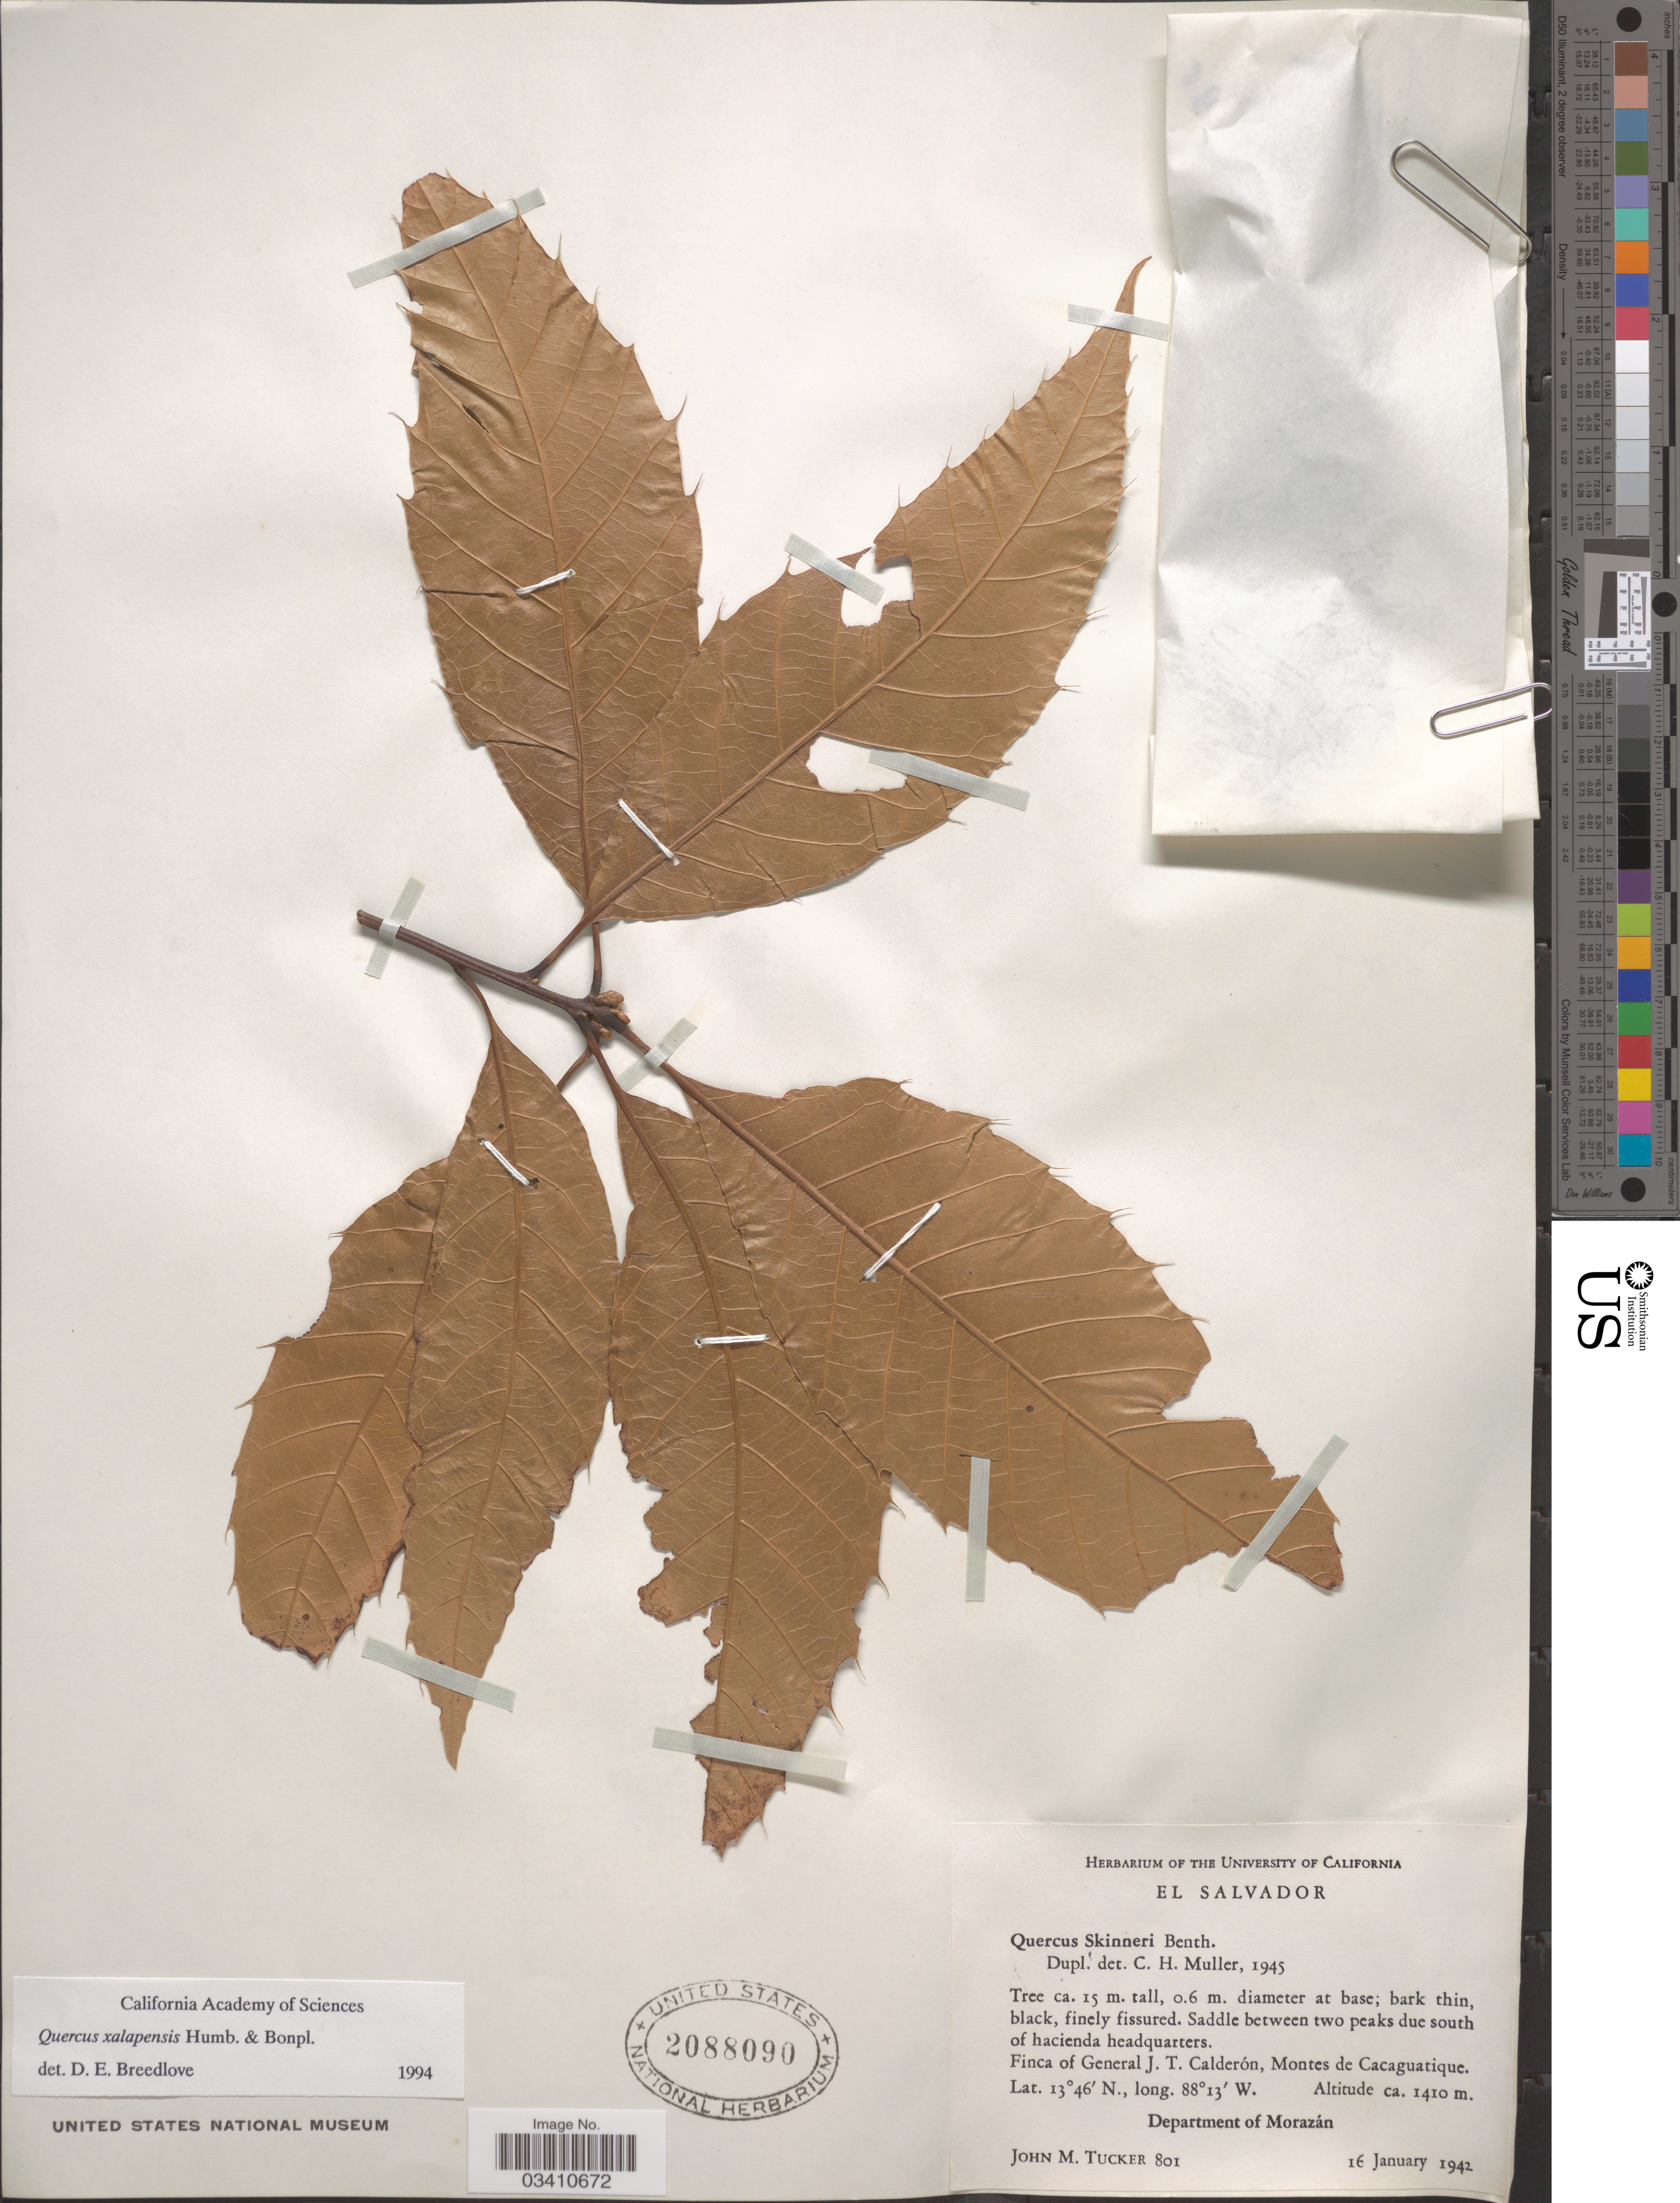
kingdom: Plantae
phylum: Tracheophyta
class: Magnoliopsida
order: Fagales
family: Fagaceae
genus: Quercus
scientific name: Quercus skinneri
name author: Benth.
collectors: J. M. Tucker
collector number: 801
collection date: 1942-01-16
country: El Salvador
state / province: Morazan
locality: Saddle between two peaks due south of hacienda headquarters. Finca of General J. T. Calderón, Montes de Cacaguatique. Department of Morazán.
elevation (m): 1410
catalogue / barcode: US 2088090